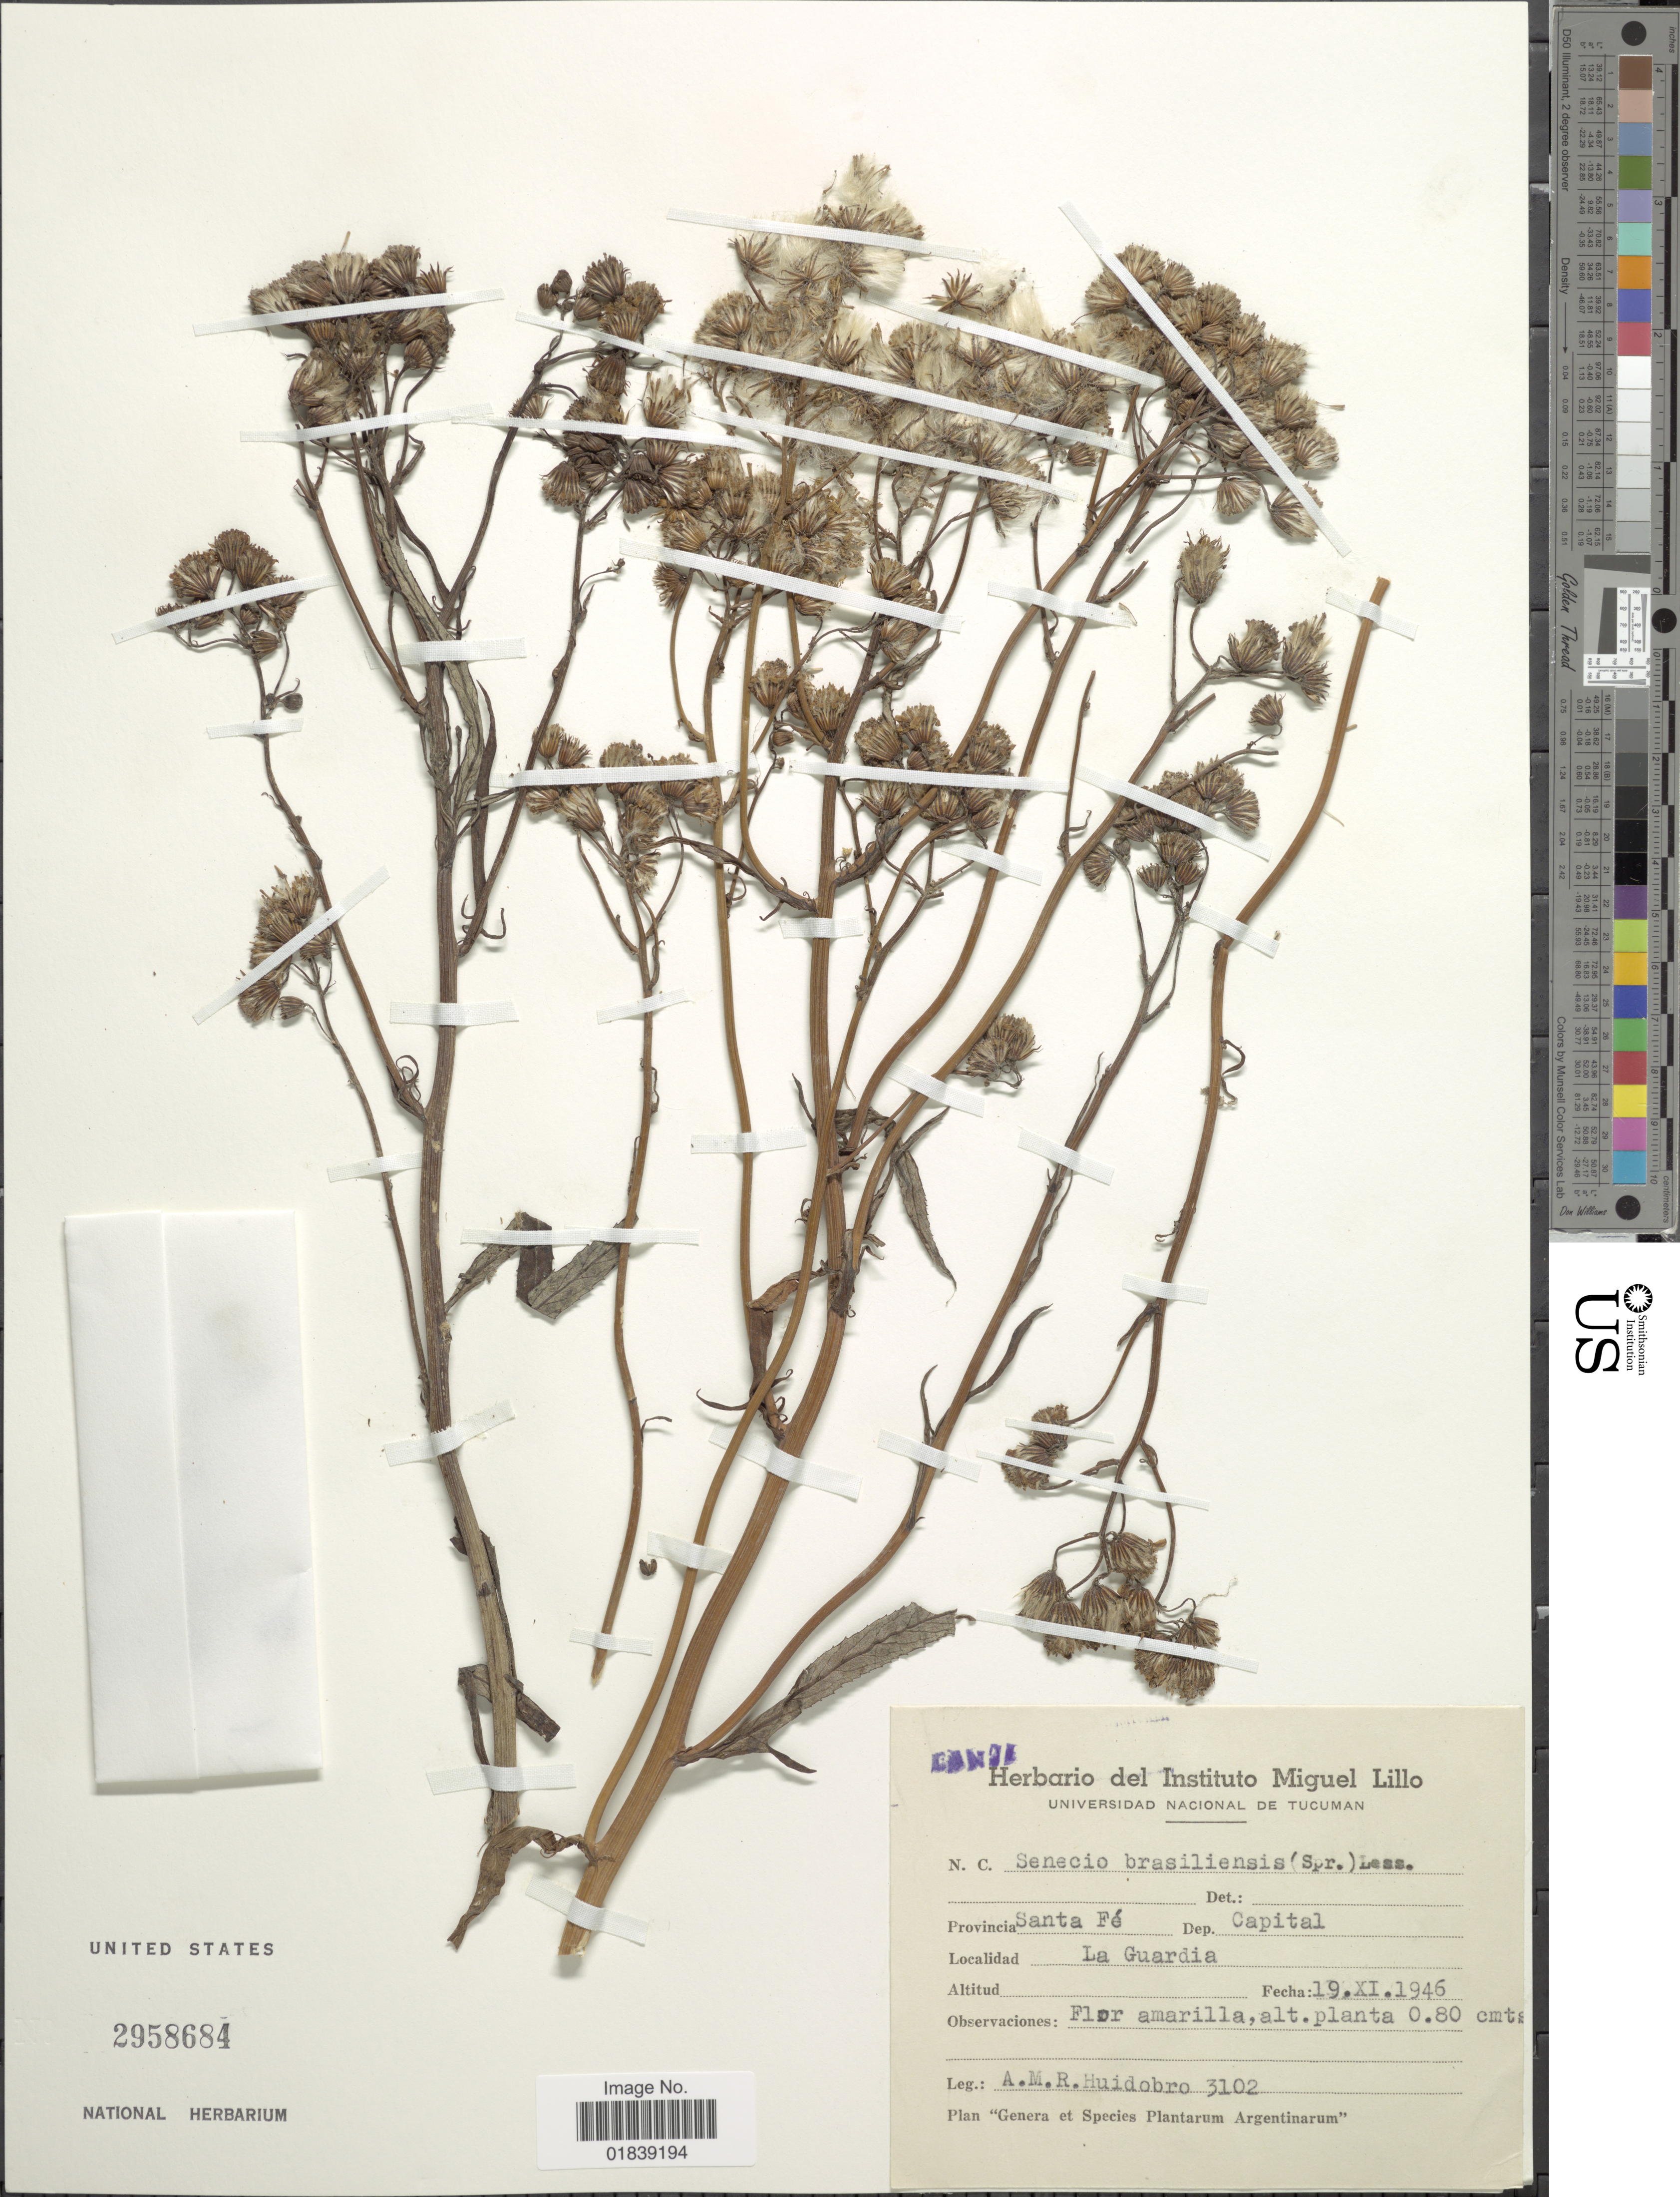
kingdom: Plantae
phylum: Tracheophyta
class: Magnoliopsida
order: Asterales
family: Asteraceae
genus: Senecio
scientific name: Senecio brasiliensis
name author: (Spreng.) Less.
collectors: M. Ruiz Huidobro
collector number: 3102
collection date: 1946-11-19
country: Argentina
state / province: Santa Fe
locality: Dep. Capital, La Guardia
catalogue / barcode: US 2958684